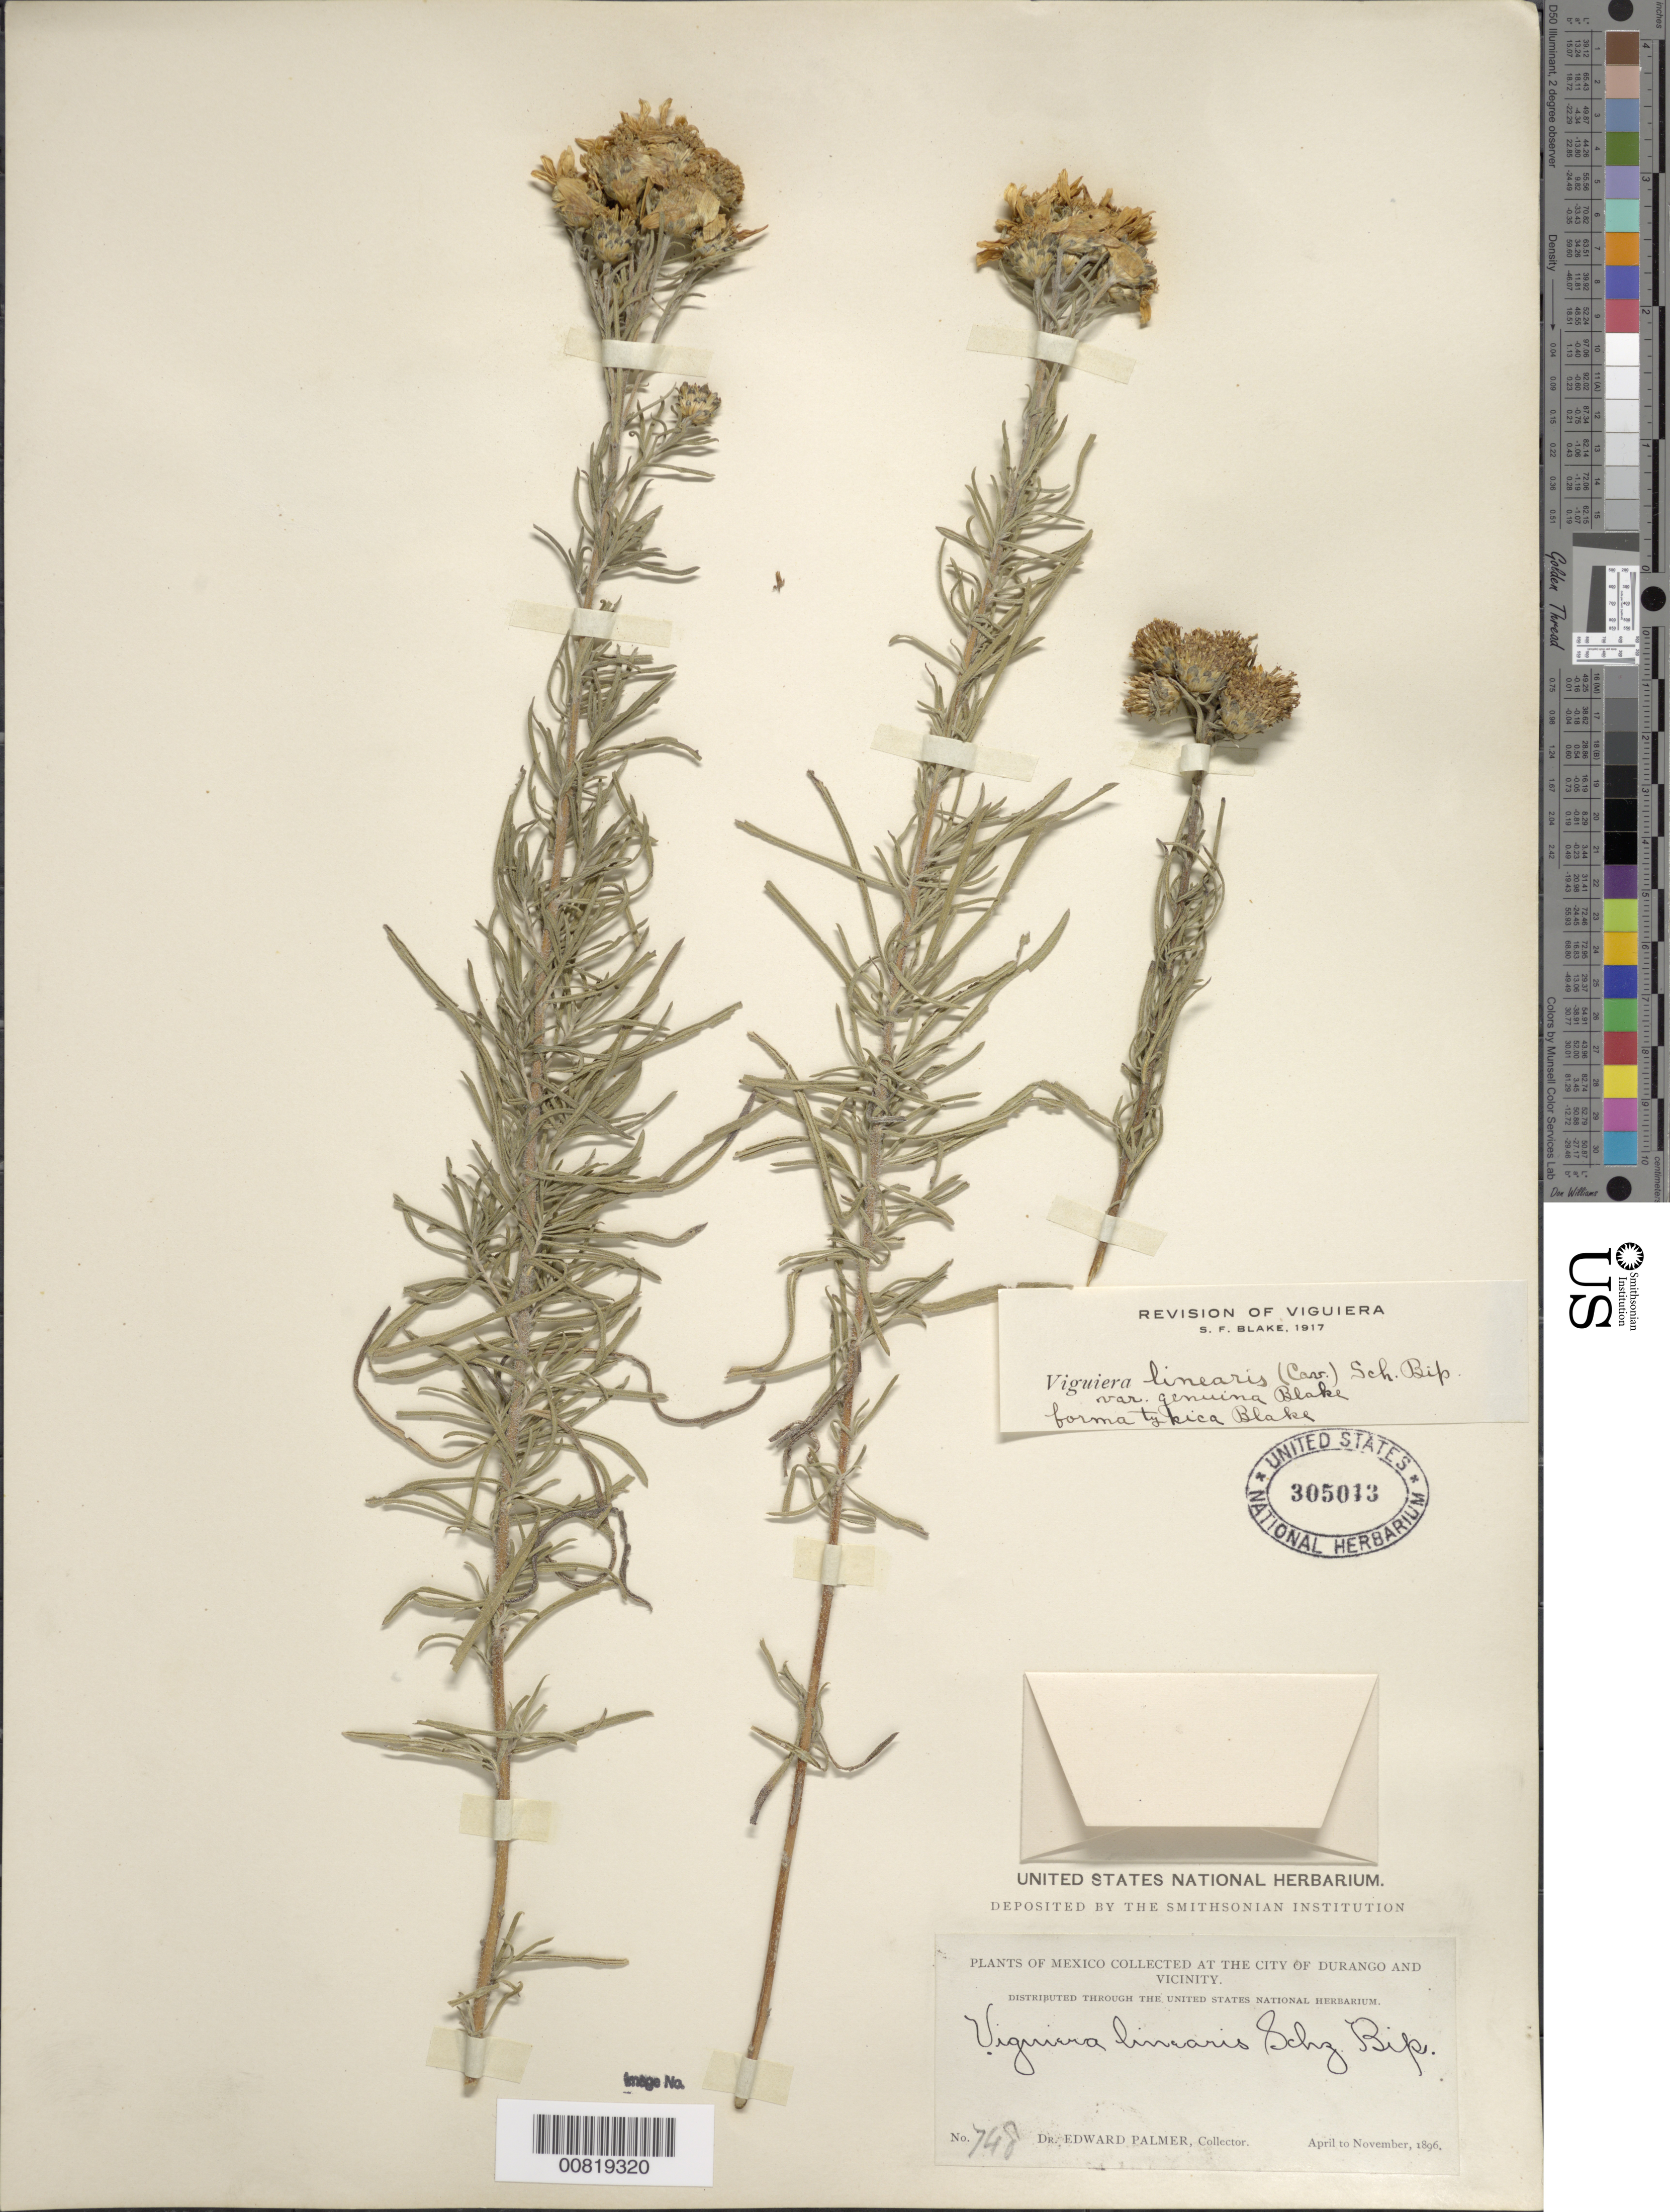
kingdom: Plantae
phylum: Tracheophyta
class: Magnoliopsida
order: Asterales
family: Asteraceae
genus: Viguiera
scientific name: Viguiera linearis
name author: (Cav.) Sch. Bip.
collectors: E. Palmer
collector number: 748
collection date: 1896-04/1896-11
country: Mexico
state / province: Durango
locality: At the City of Durango and Vicinity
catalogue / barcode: US 305013